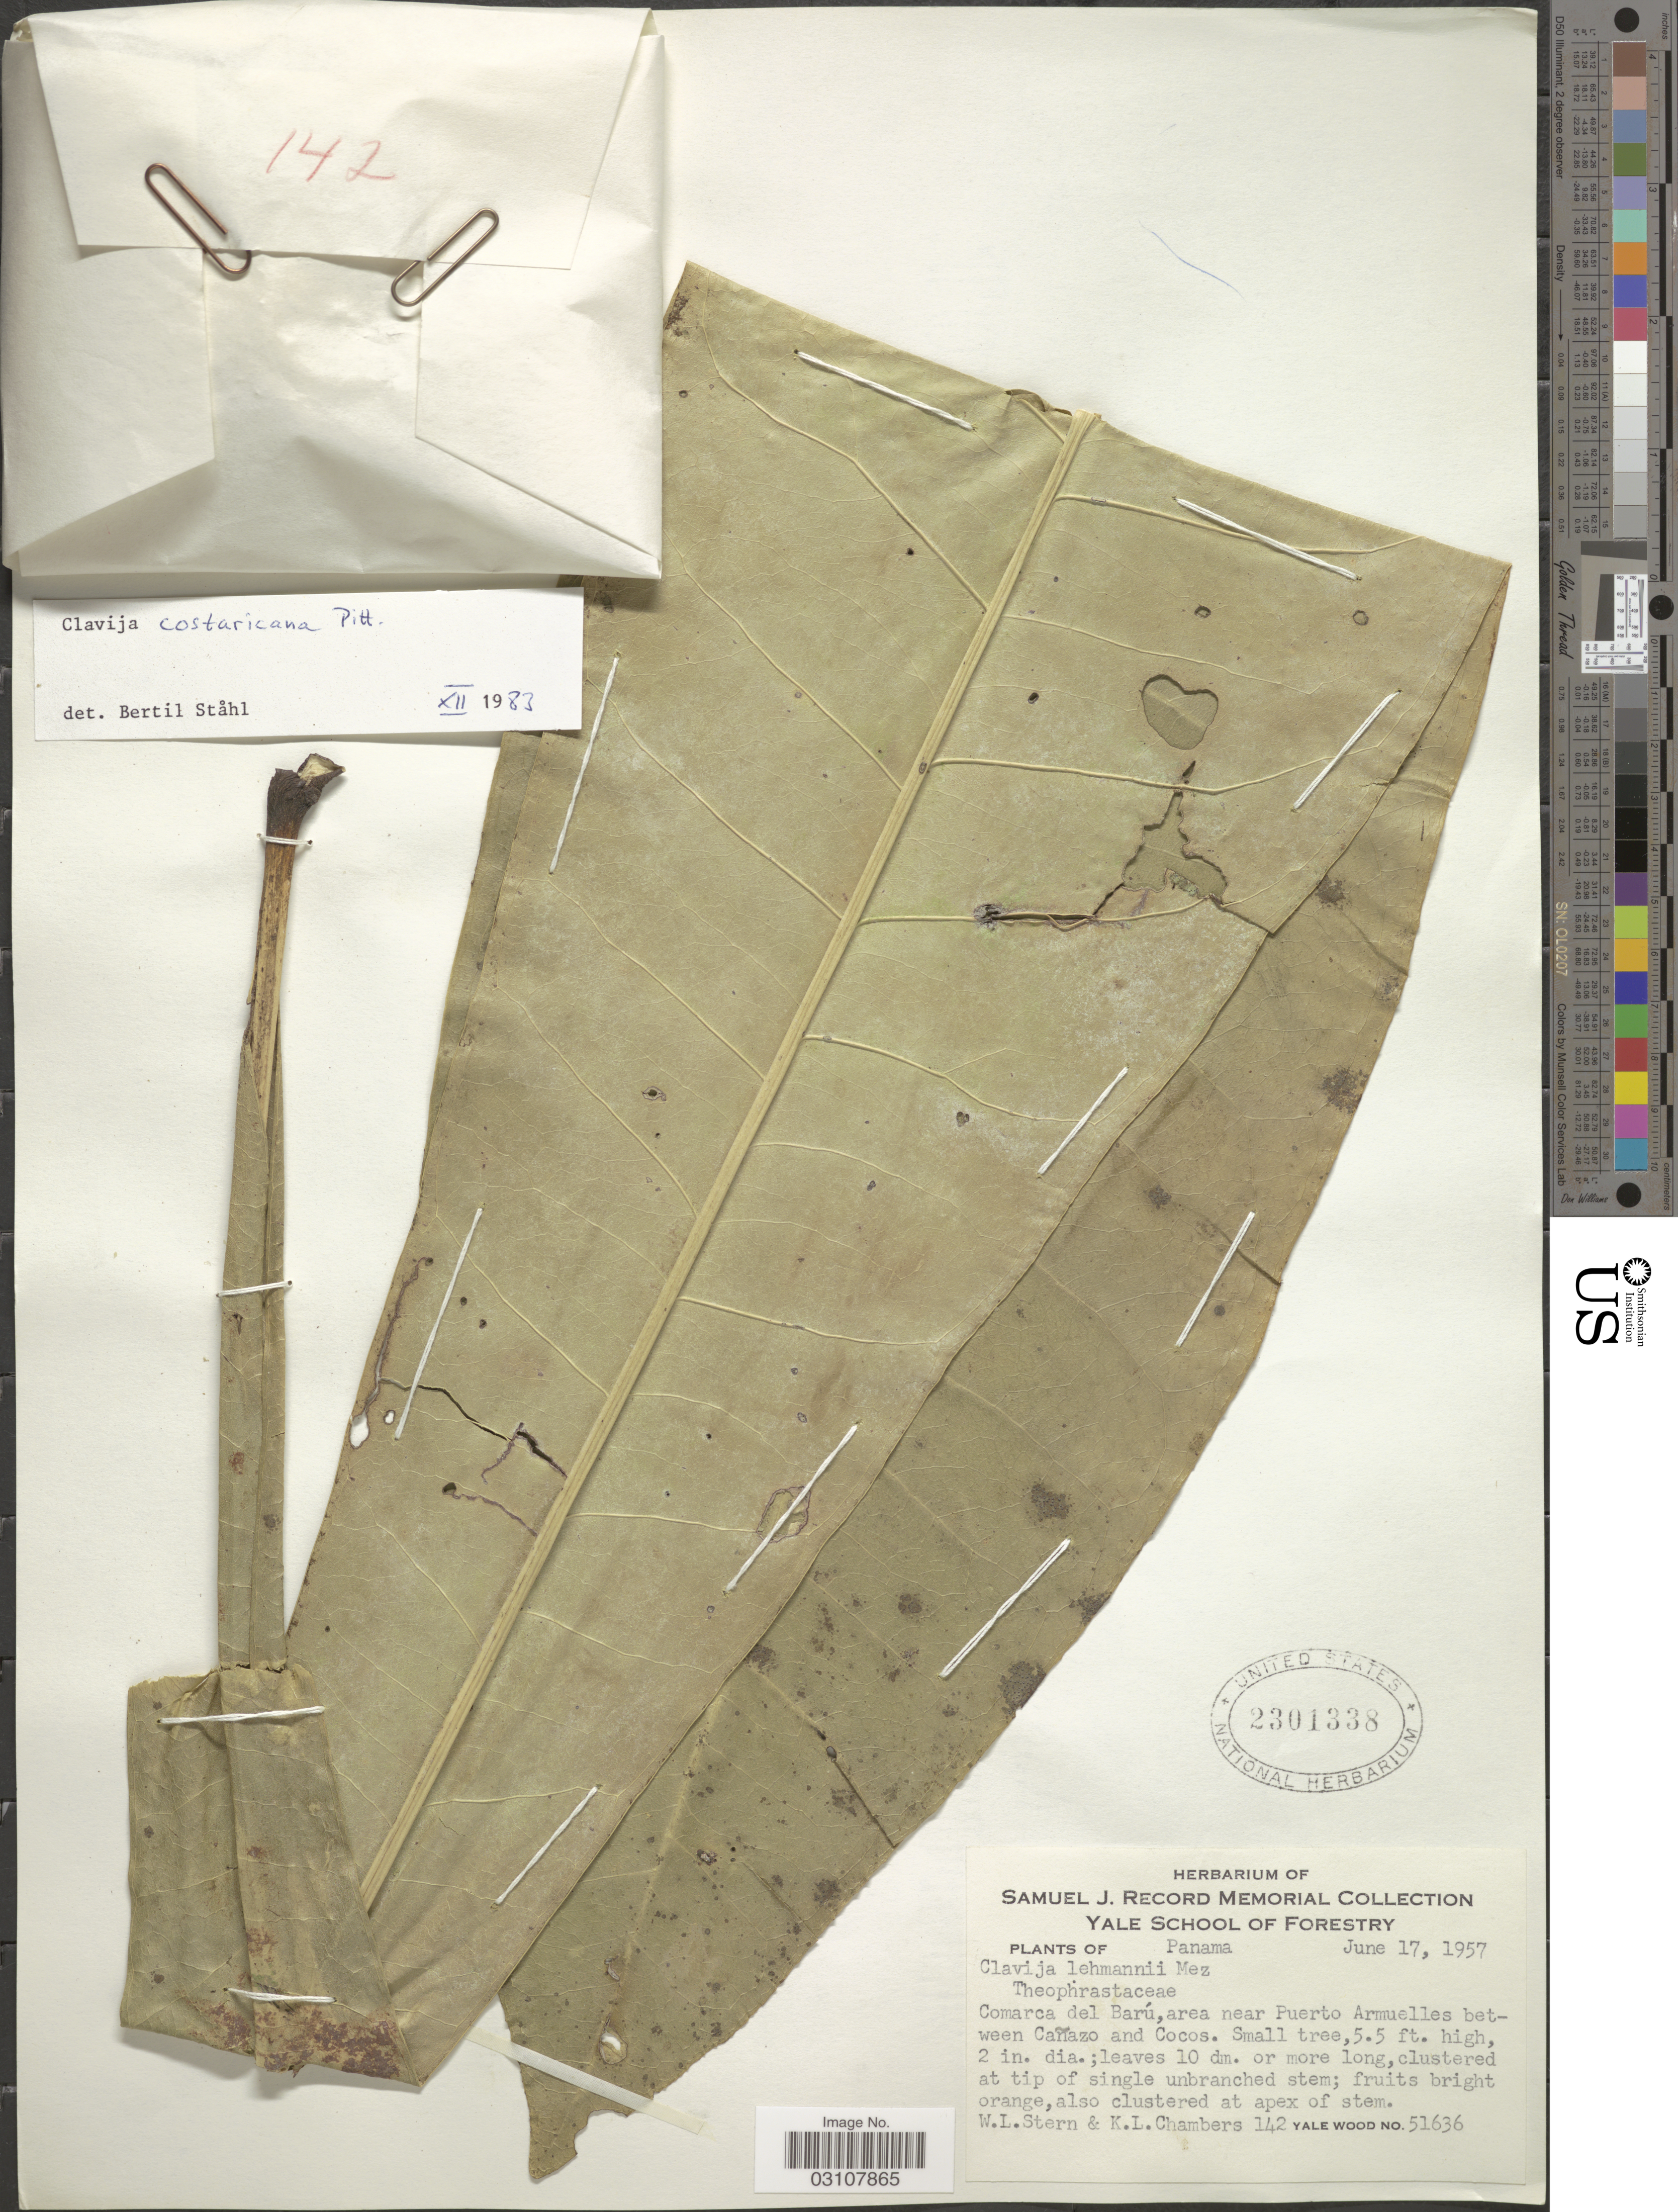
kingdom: Plantae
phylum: Tracheophyta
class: Magnoliopsida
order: Ericales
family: Primulaceae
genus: Clavija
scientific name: Clavija costaricana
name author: Pittier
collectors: W. L. Stern & K. Chambers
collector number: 142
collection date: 1957-06-17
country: Panama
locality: Comarca del Barú, area near Puerto Armuelles between Cañazo and Cocos.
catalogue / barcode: US 2301338